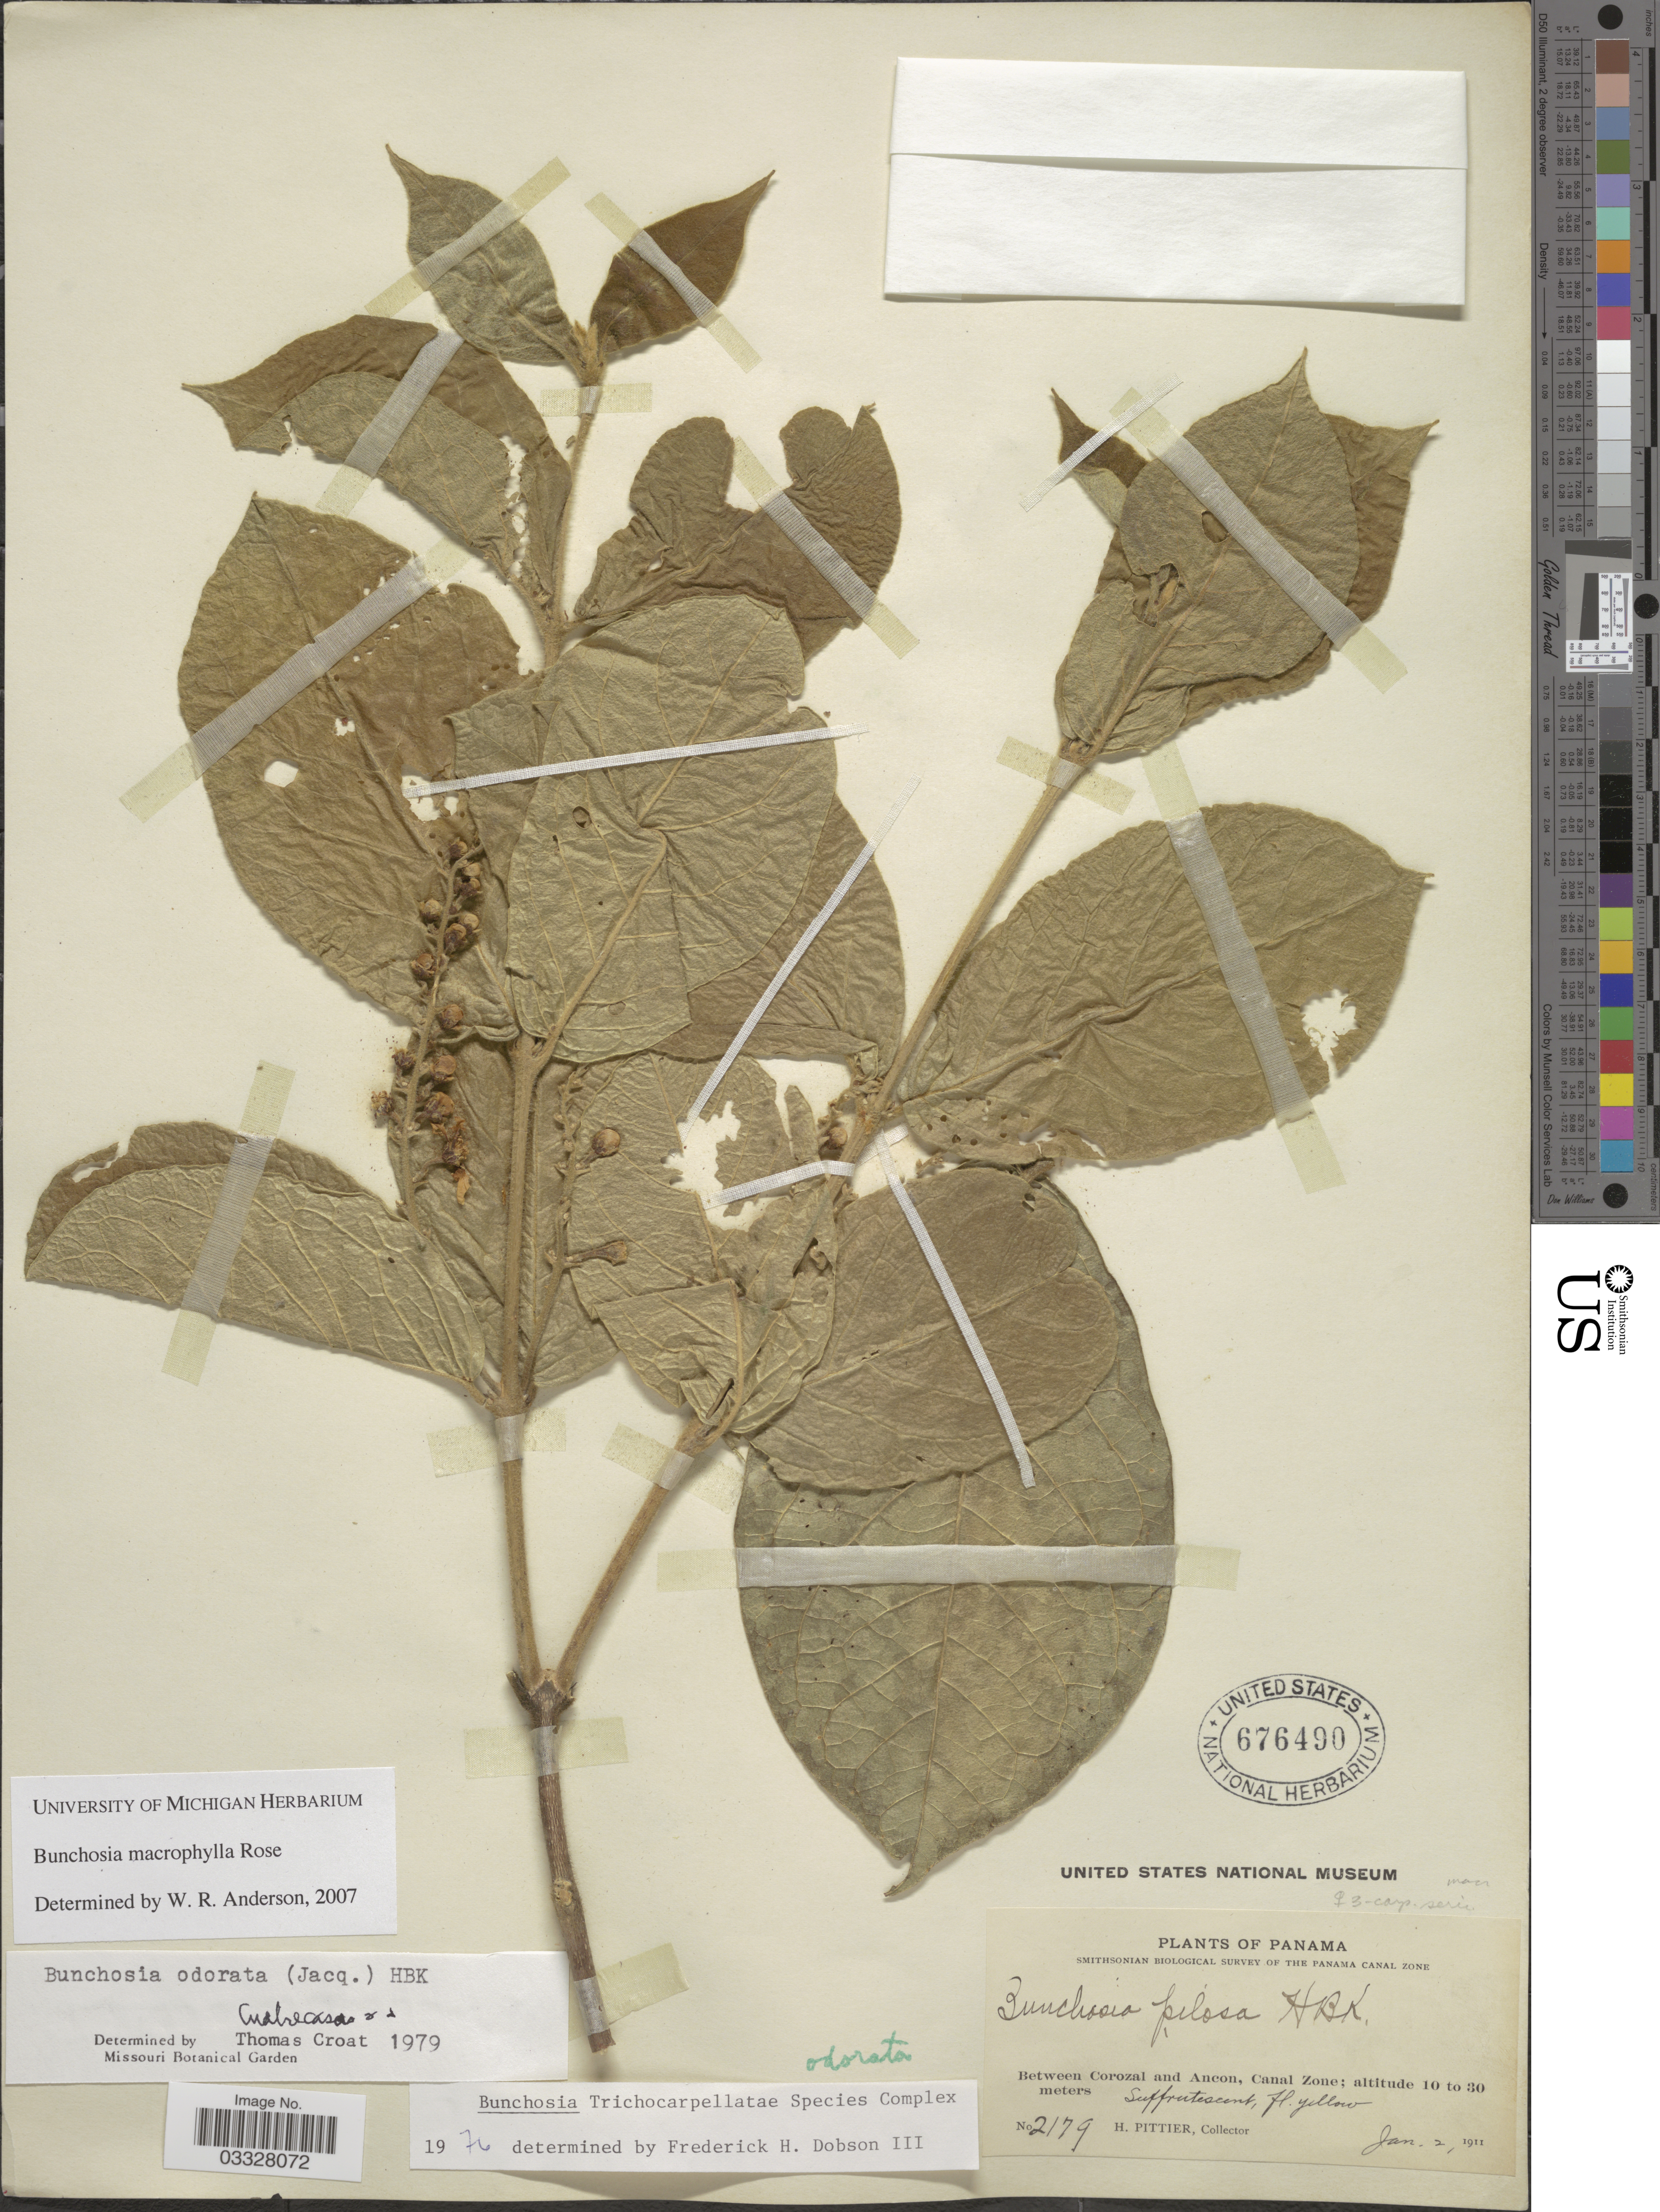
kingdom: Plantae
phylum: Tracheophyta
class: Magnoliopsida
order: Malpighiales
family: Malpighiaceae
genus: Bunchosia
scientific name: Bunchosia macrophylla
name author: Rose ex Donn. Sm. in Pittier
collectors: H. F. Pittier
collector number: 2179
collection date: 1911-01-02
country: Panama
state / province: Colón / Panamá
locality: Between Corozal and Ancon, Canal Zone.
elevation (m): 10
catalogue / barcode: US 676490